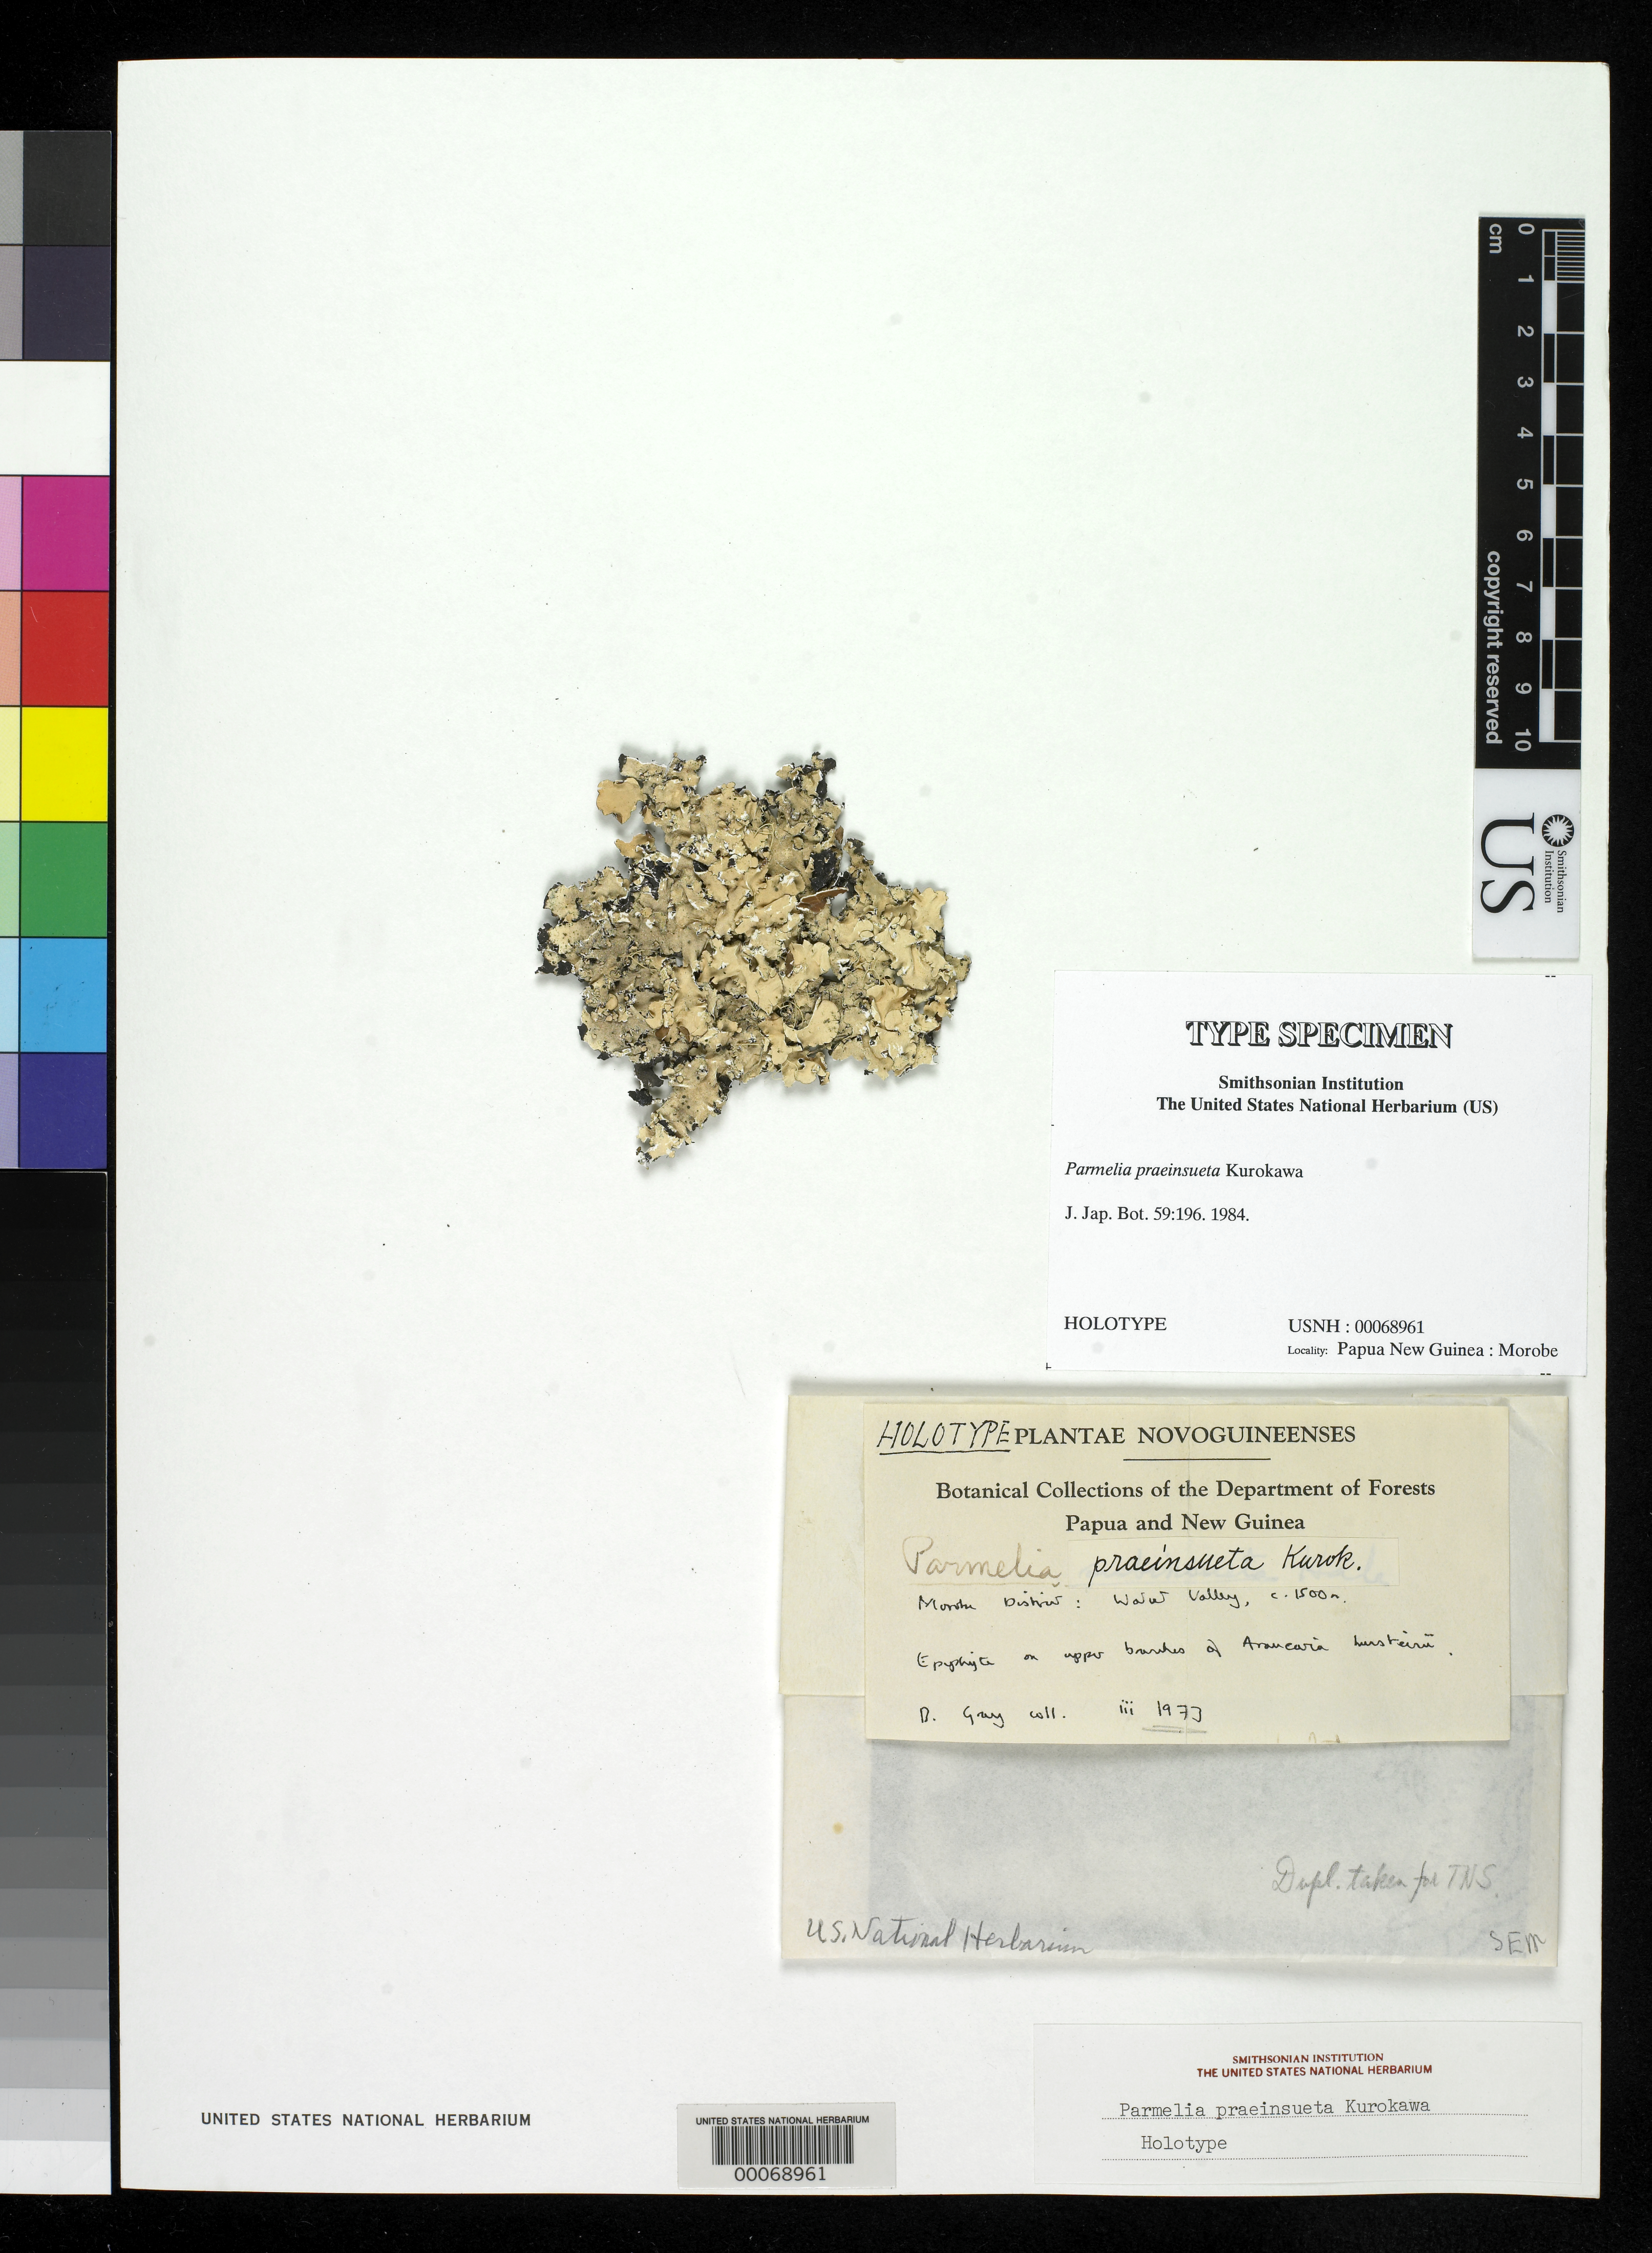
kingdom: Fungi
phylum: Ascomycota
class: Lecanoromycetes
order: Lecanorales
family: Parmeliaceae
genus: Parmelia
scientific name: Parmelia praeinsueta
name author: Kurok.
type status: Holotype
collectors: B. Grey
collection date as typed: Mar 1973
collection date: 1973-03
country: Papua New Guinea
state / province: Morobe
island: New Guinea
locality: Wwatut Valley.